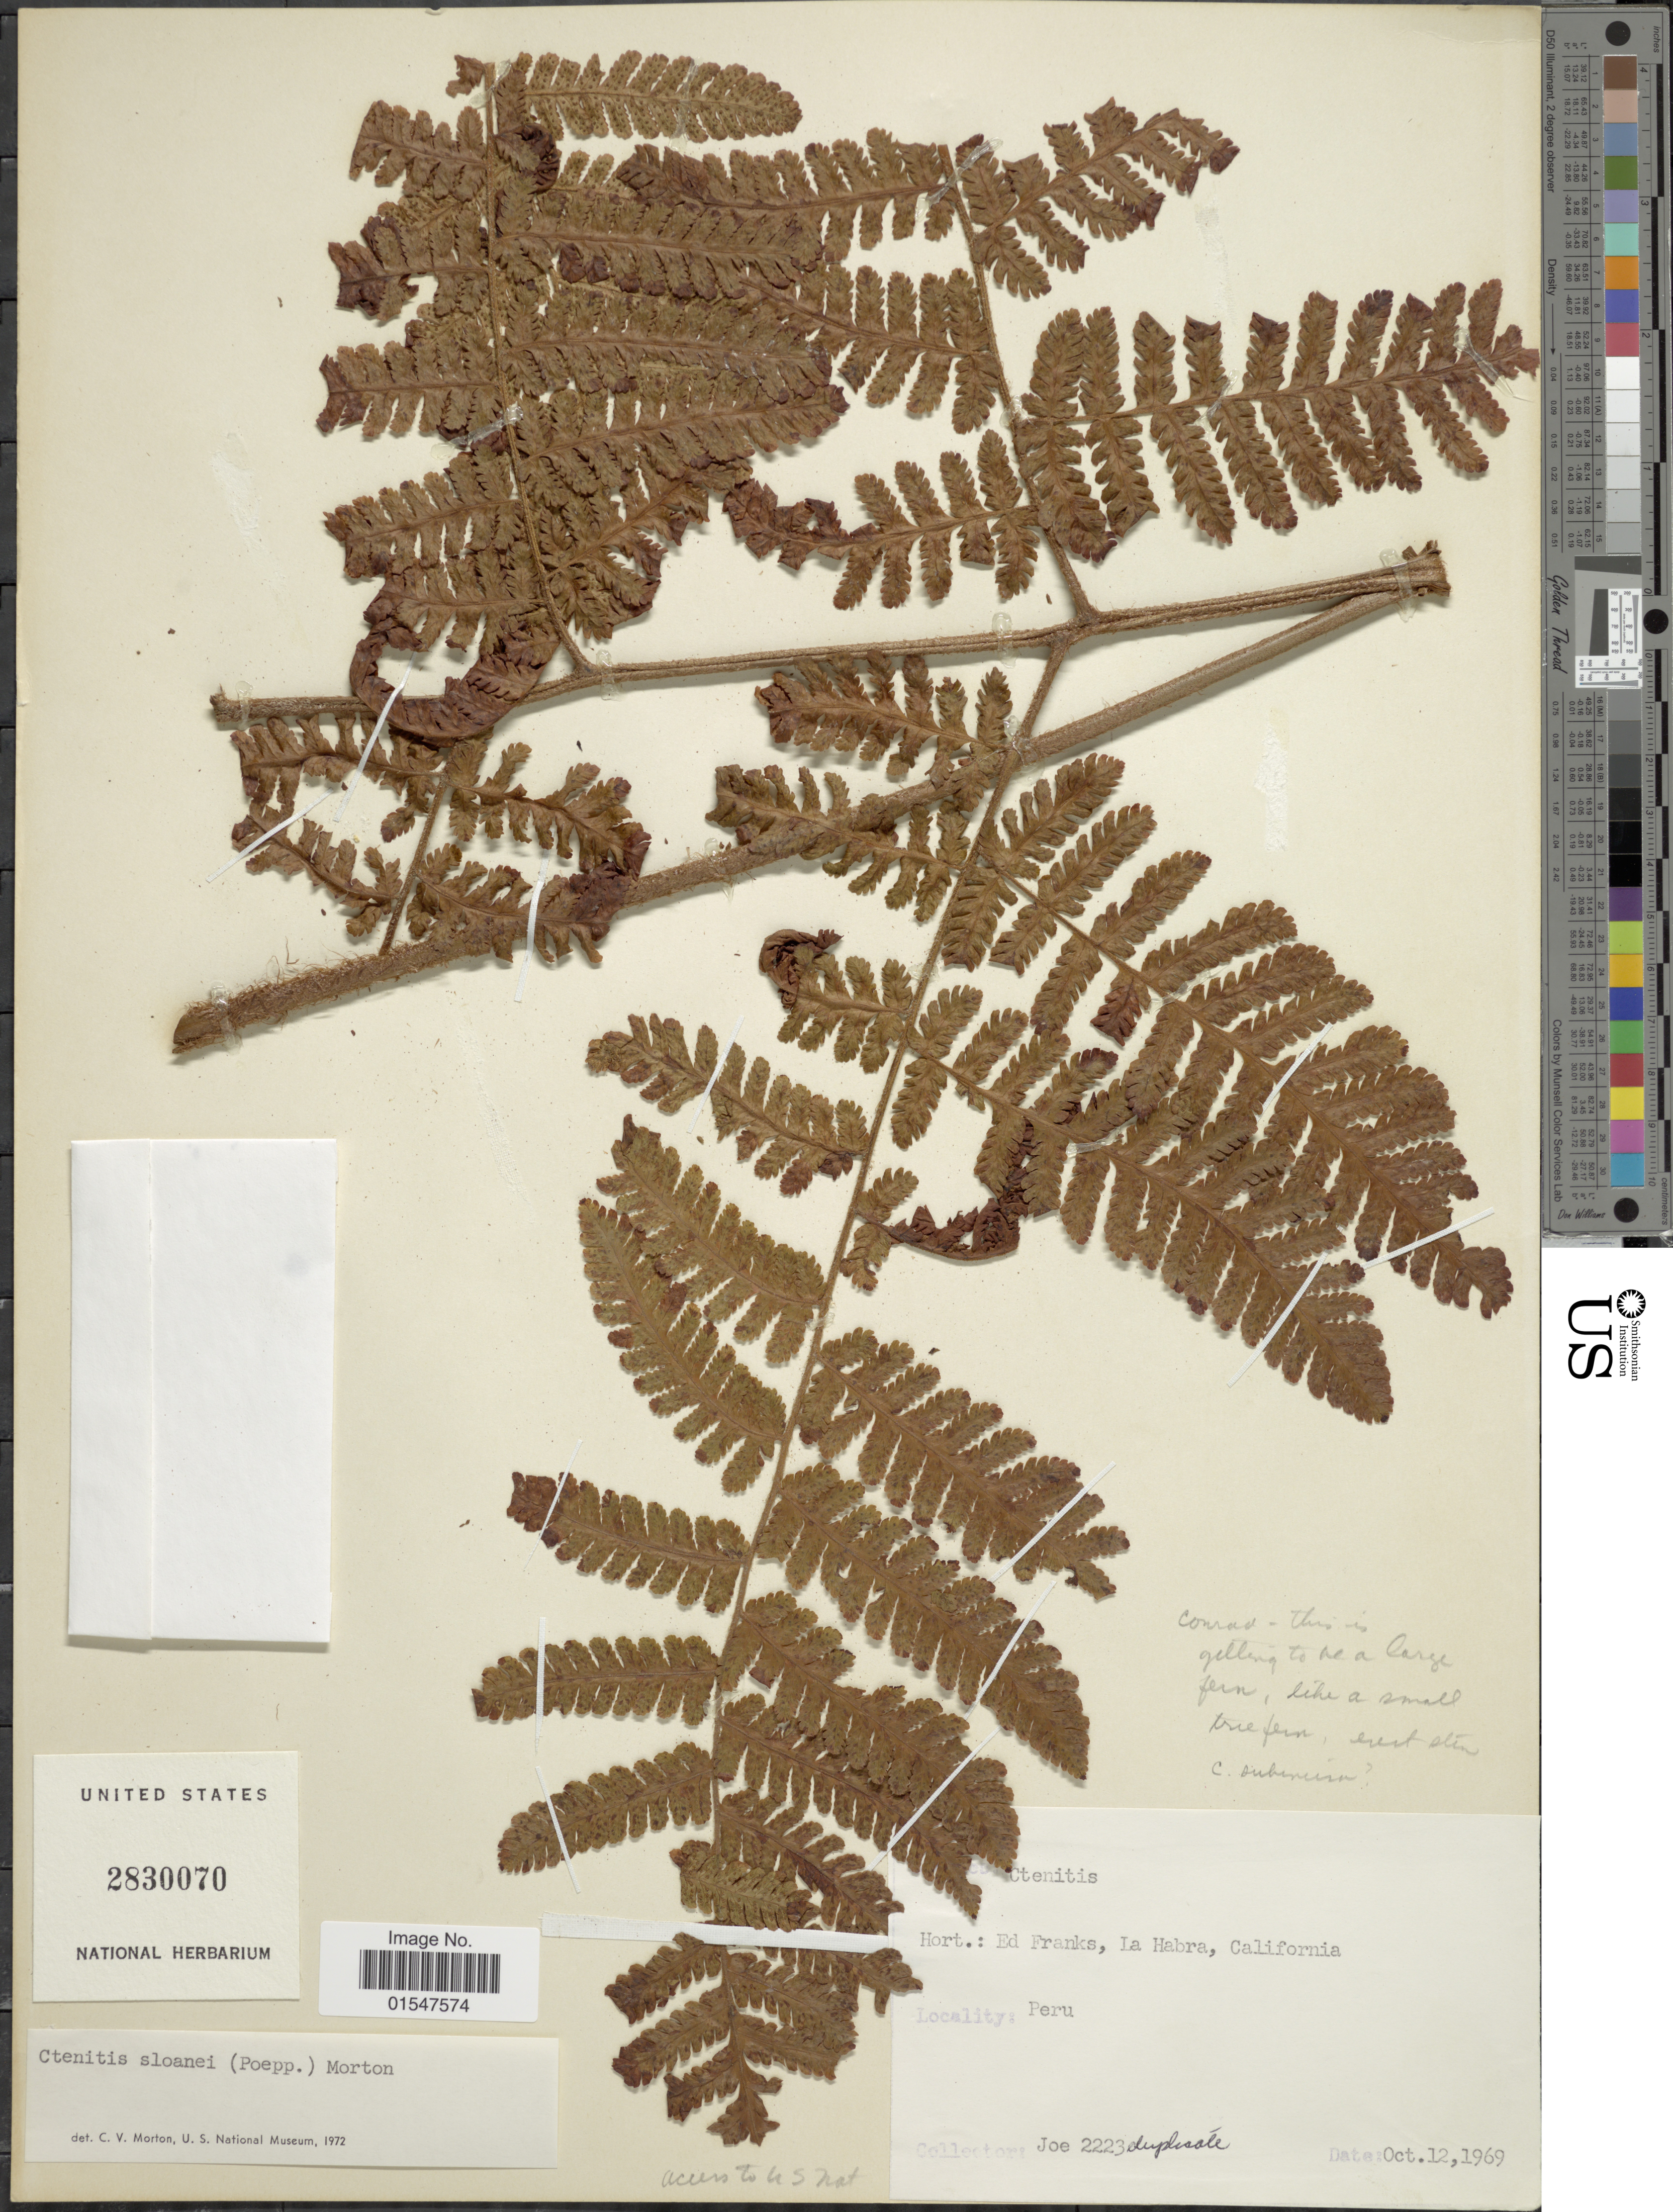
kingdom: Plantae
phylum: Tracheophyta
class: Polypodiopsida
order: Polypodiales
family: Dryopteridaceae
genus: Ctenitis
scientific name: Ctenitis sloanei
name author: (Poepp. ex Spreng.) C.V. Morton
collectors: B. Joe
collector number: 2223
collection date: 1969-10-12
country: United States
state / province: California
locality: Hort.: Ed Franks, La Habra, California.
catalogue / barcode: US 2830070